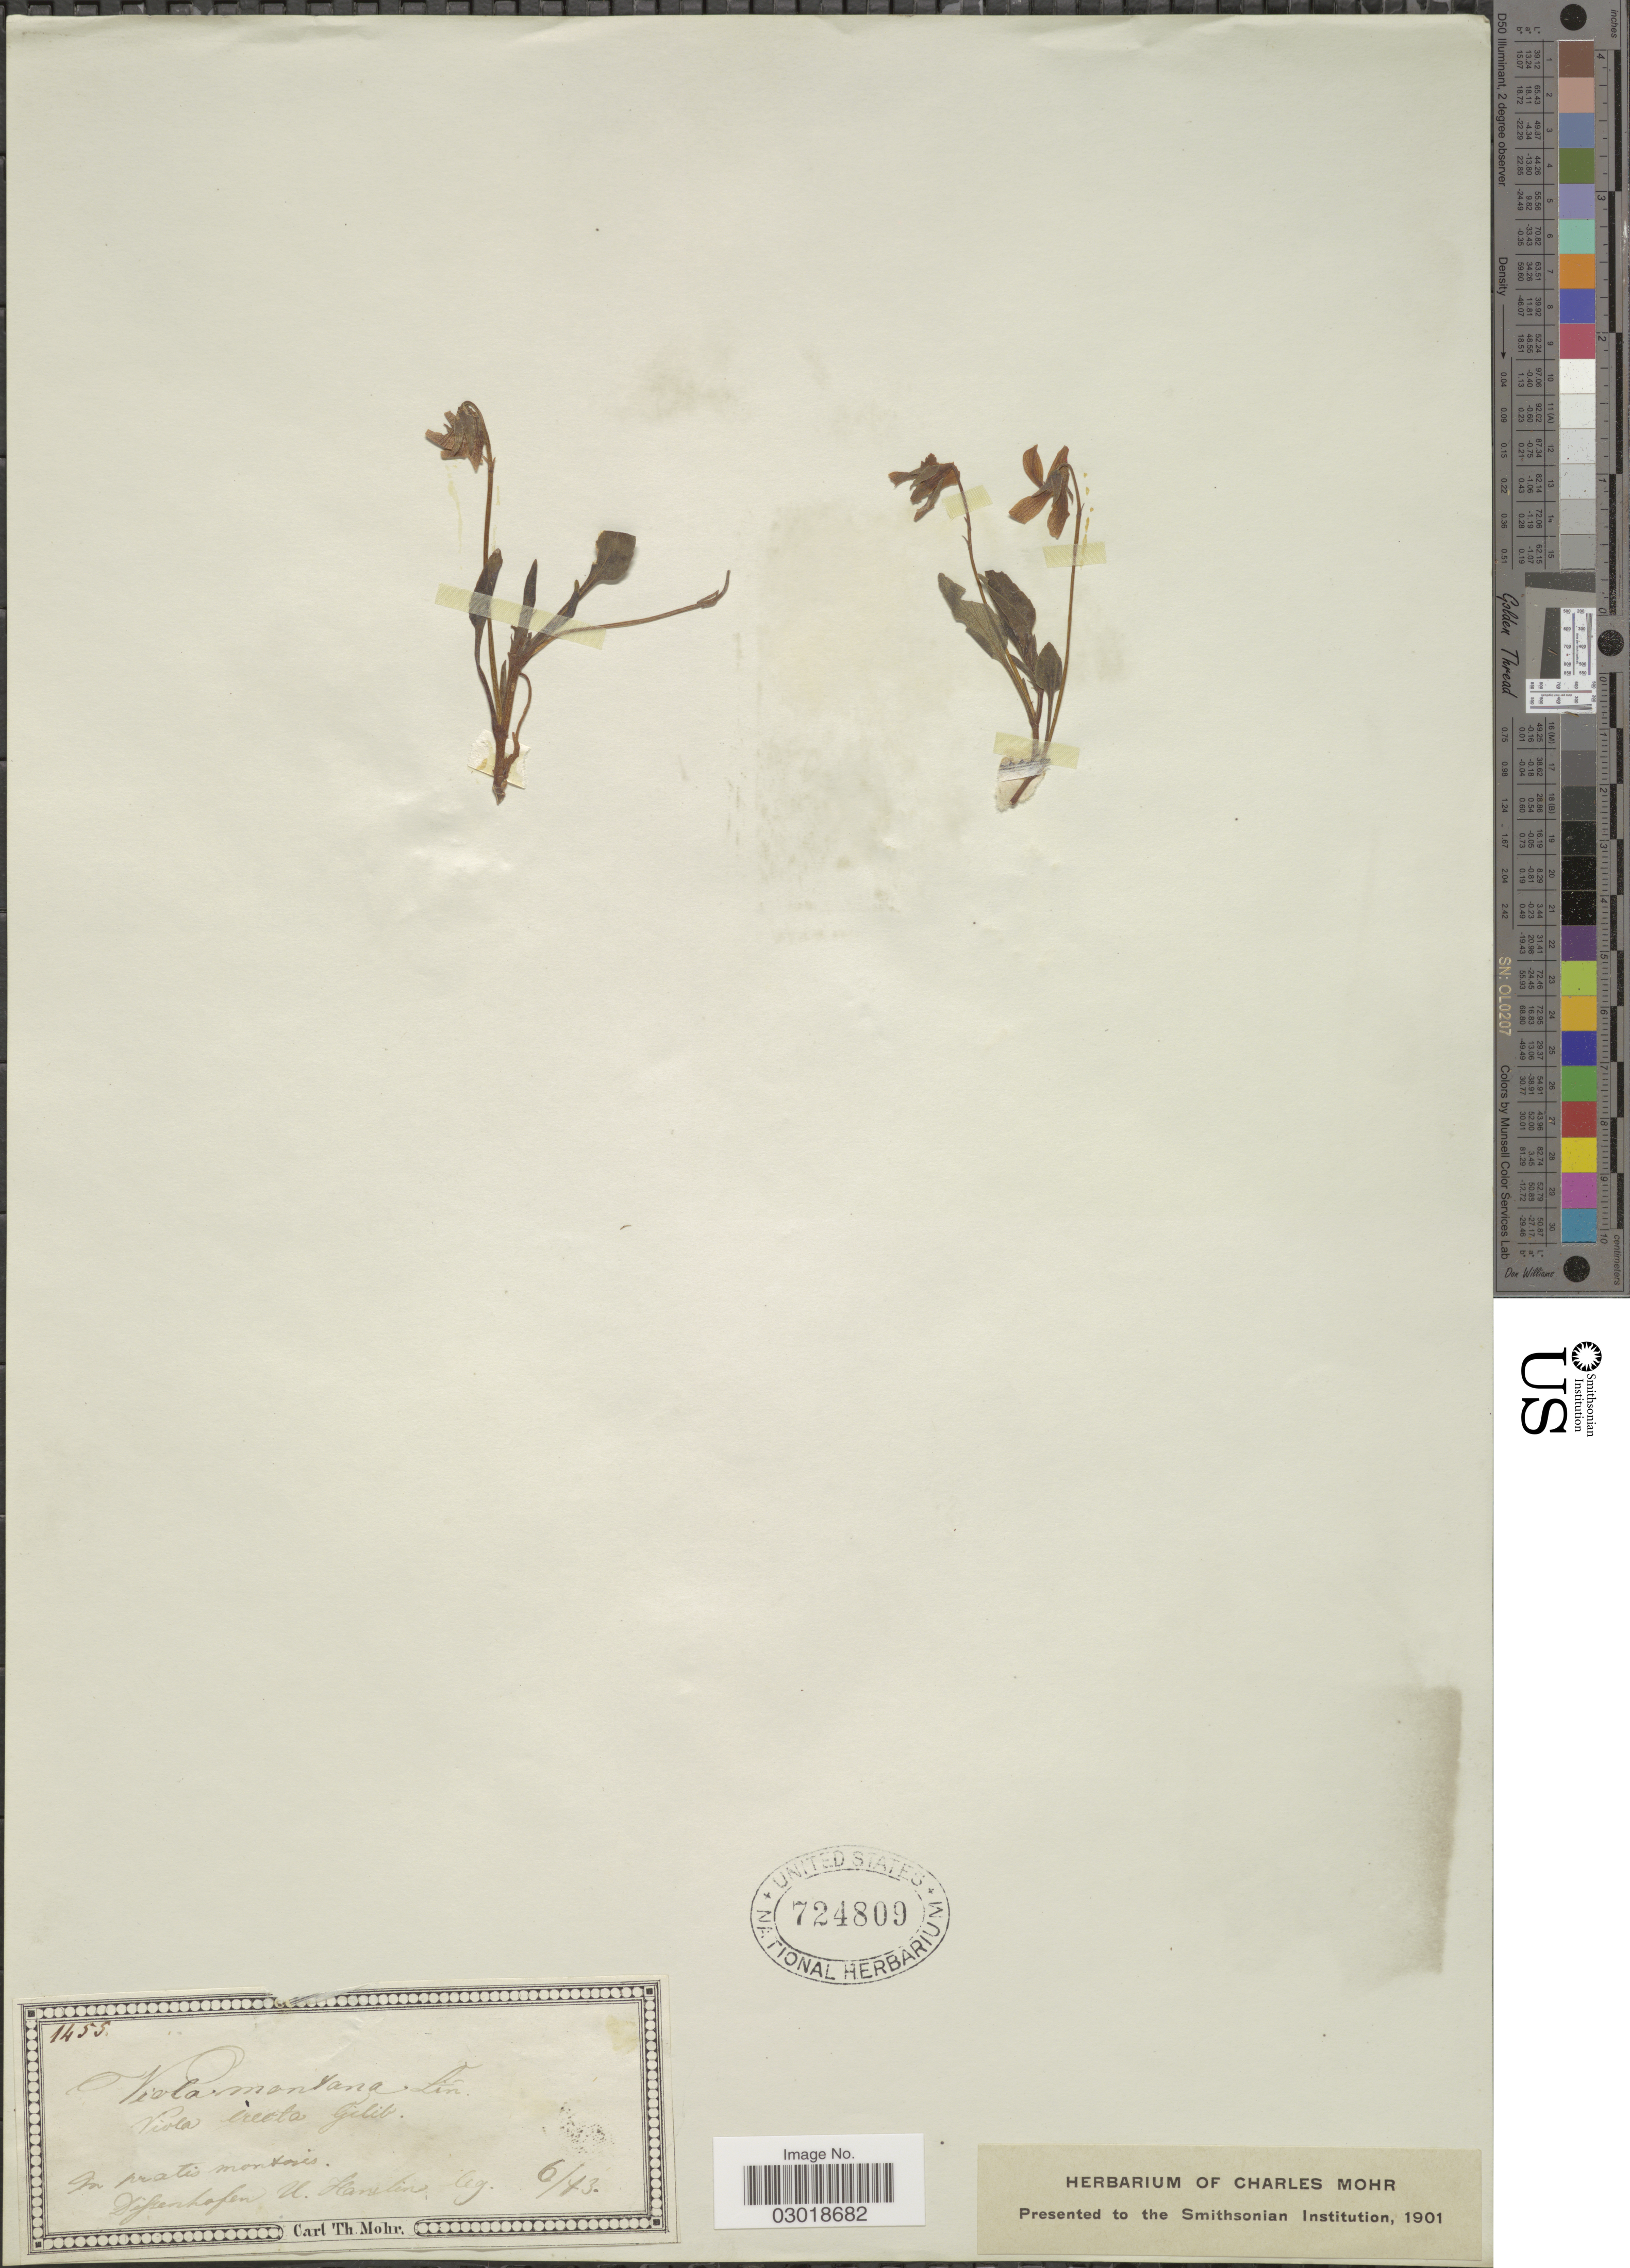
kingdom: Plantae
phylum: Tracheophyta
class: Magnoliopsida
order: Malpighiales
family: Violaceae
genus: Viola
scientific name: Viola montana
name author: L.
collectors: Mohr, C. T. (herbarium)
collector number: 1455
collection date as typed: Transcribed d/m/y: /6/43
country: Switzerland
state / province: Thurgau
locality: In pratis montonis. Diessenhofen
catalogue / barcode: US 724809